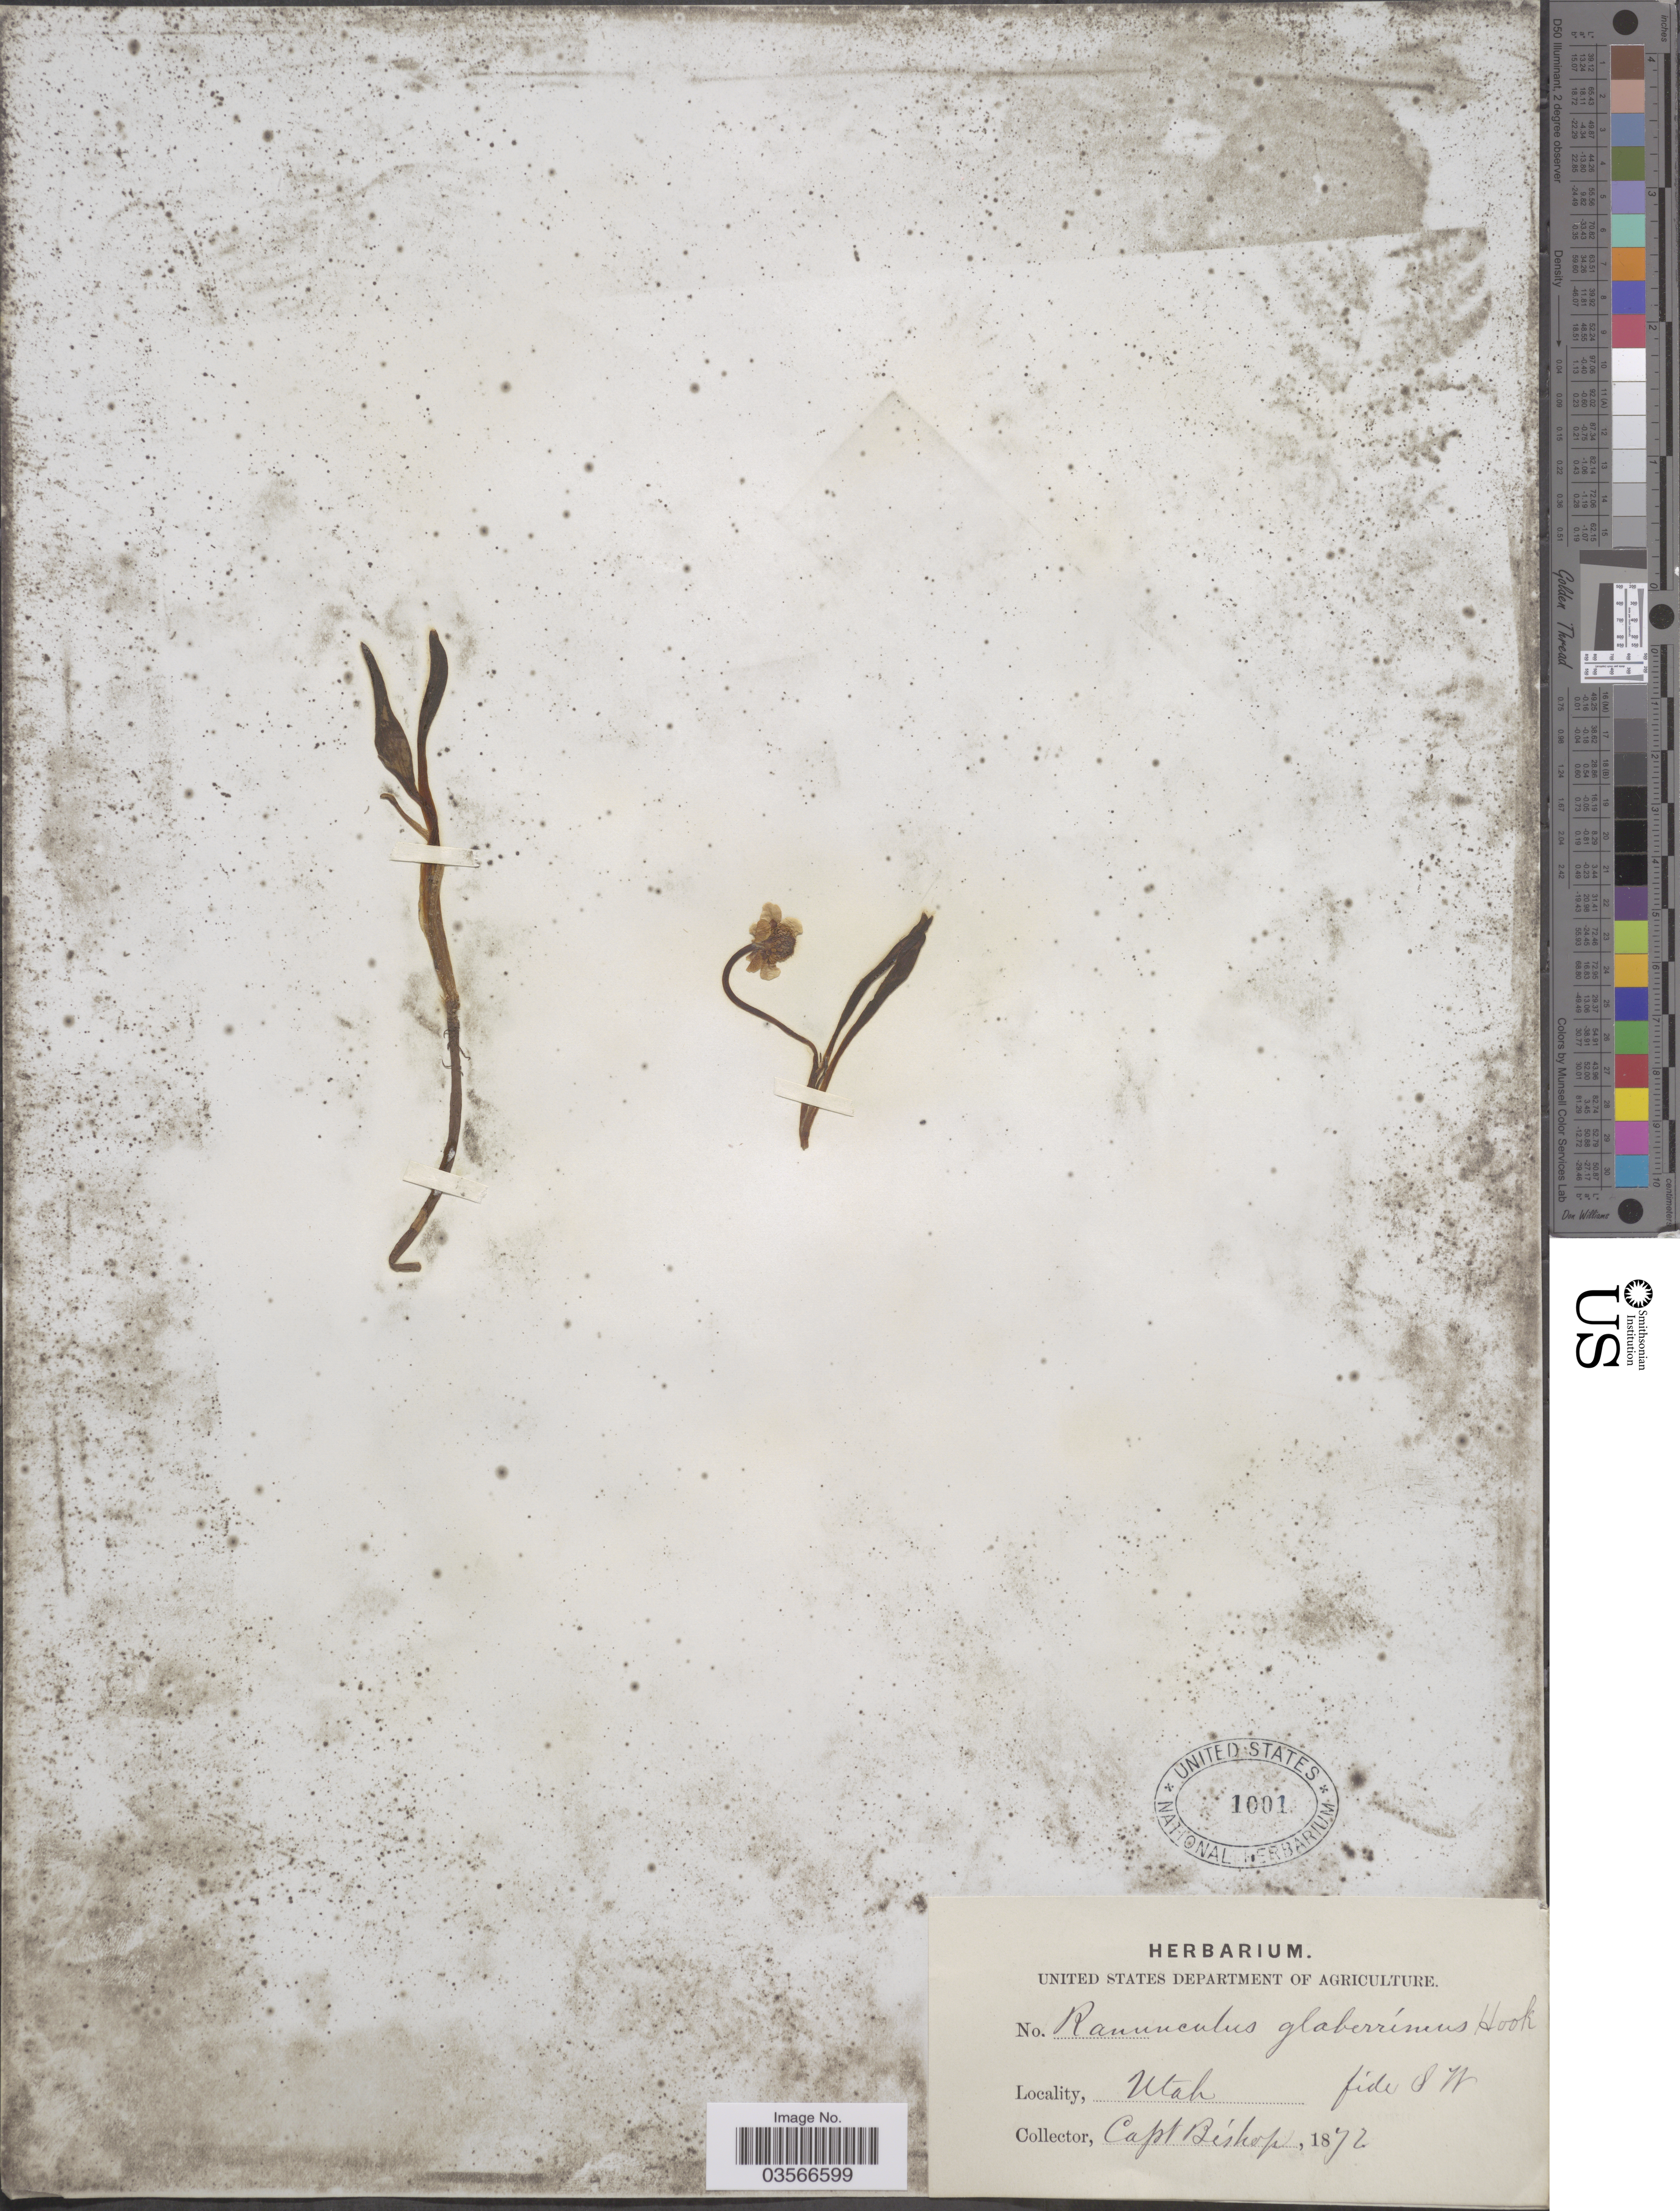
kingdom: Plantae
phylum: Tracheophyta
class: Magnoliopsida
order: Ranunculales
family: Ranunculaceae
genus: Ranunculus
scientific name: Ranunculus glaberrimus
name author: Hook.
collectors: F. M. Bishop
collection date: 1872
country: United States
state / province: Utah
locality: Fide SW.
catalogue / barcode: US 1001